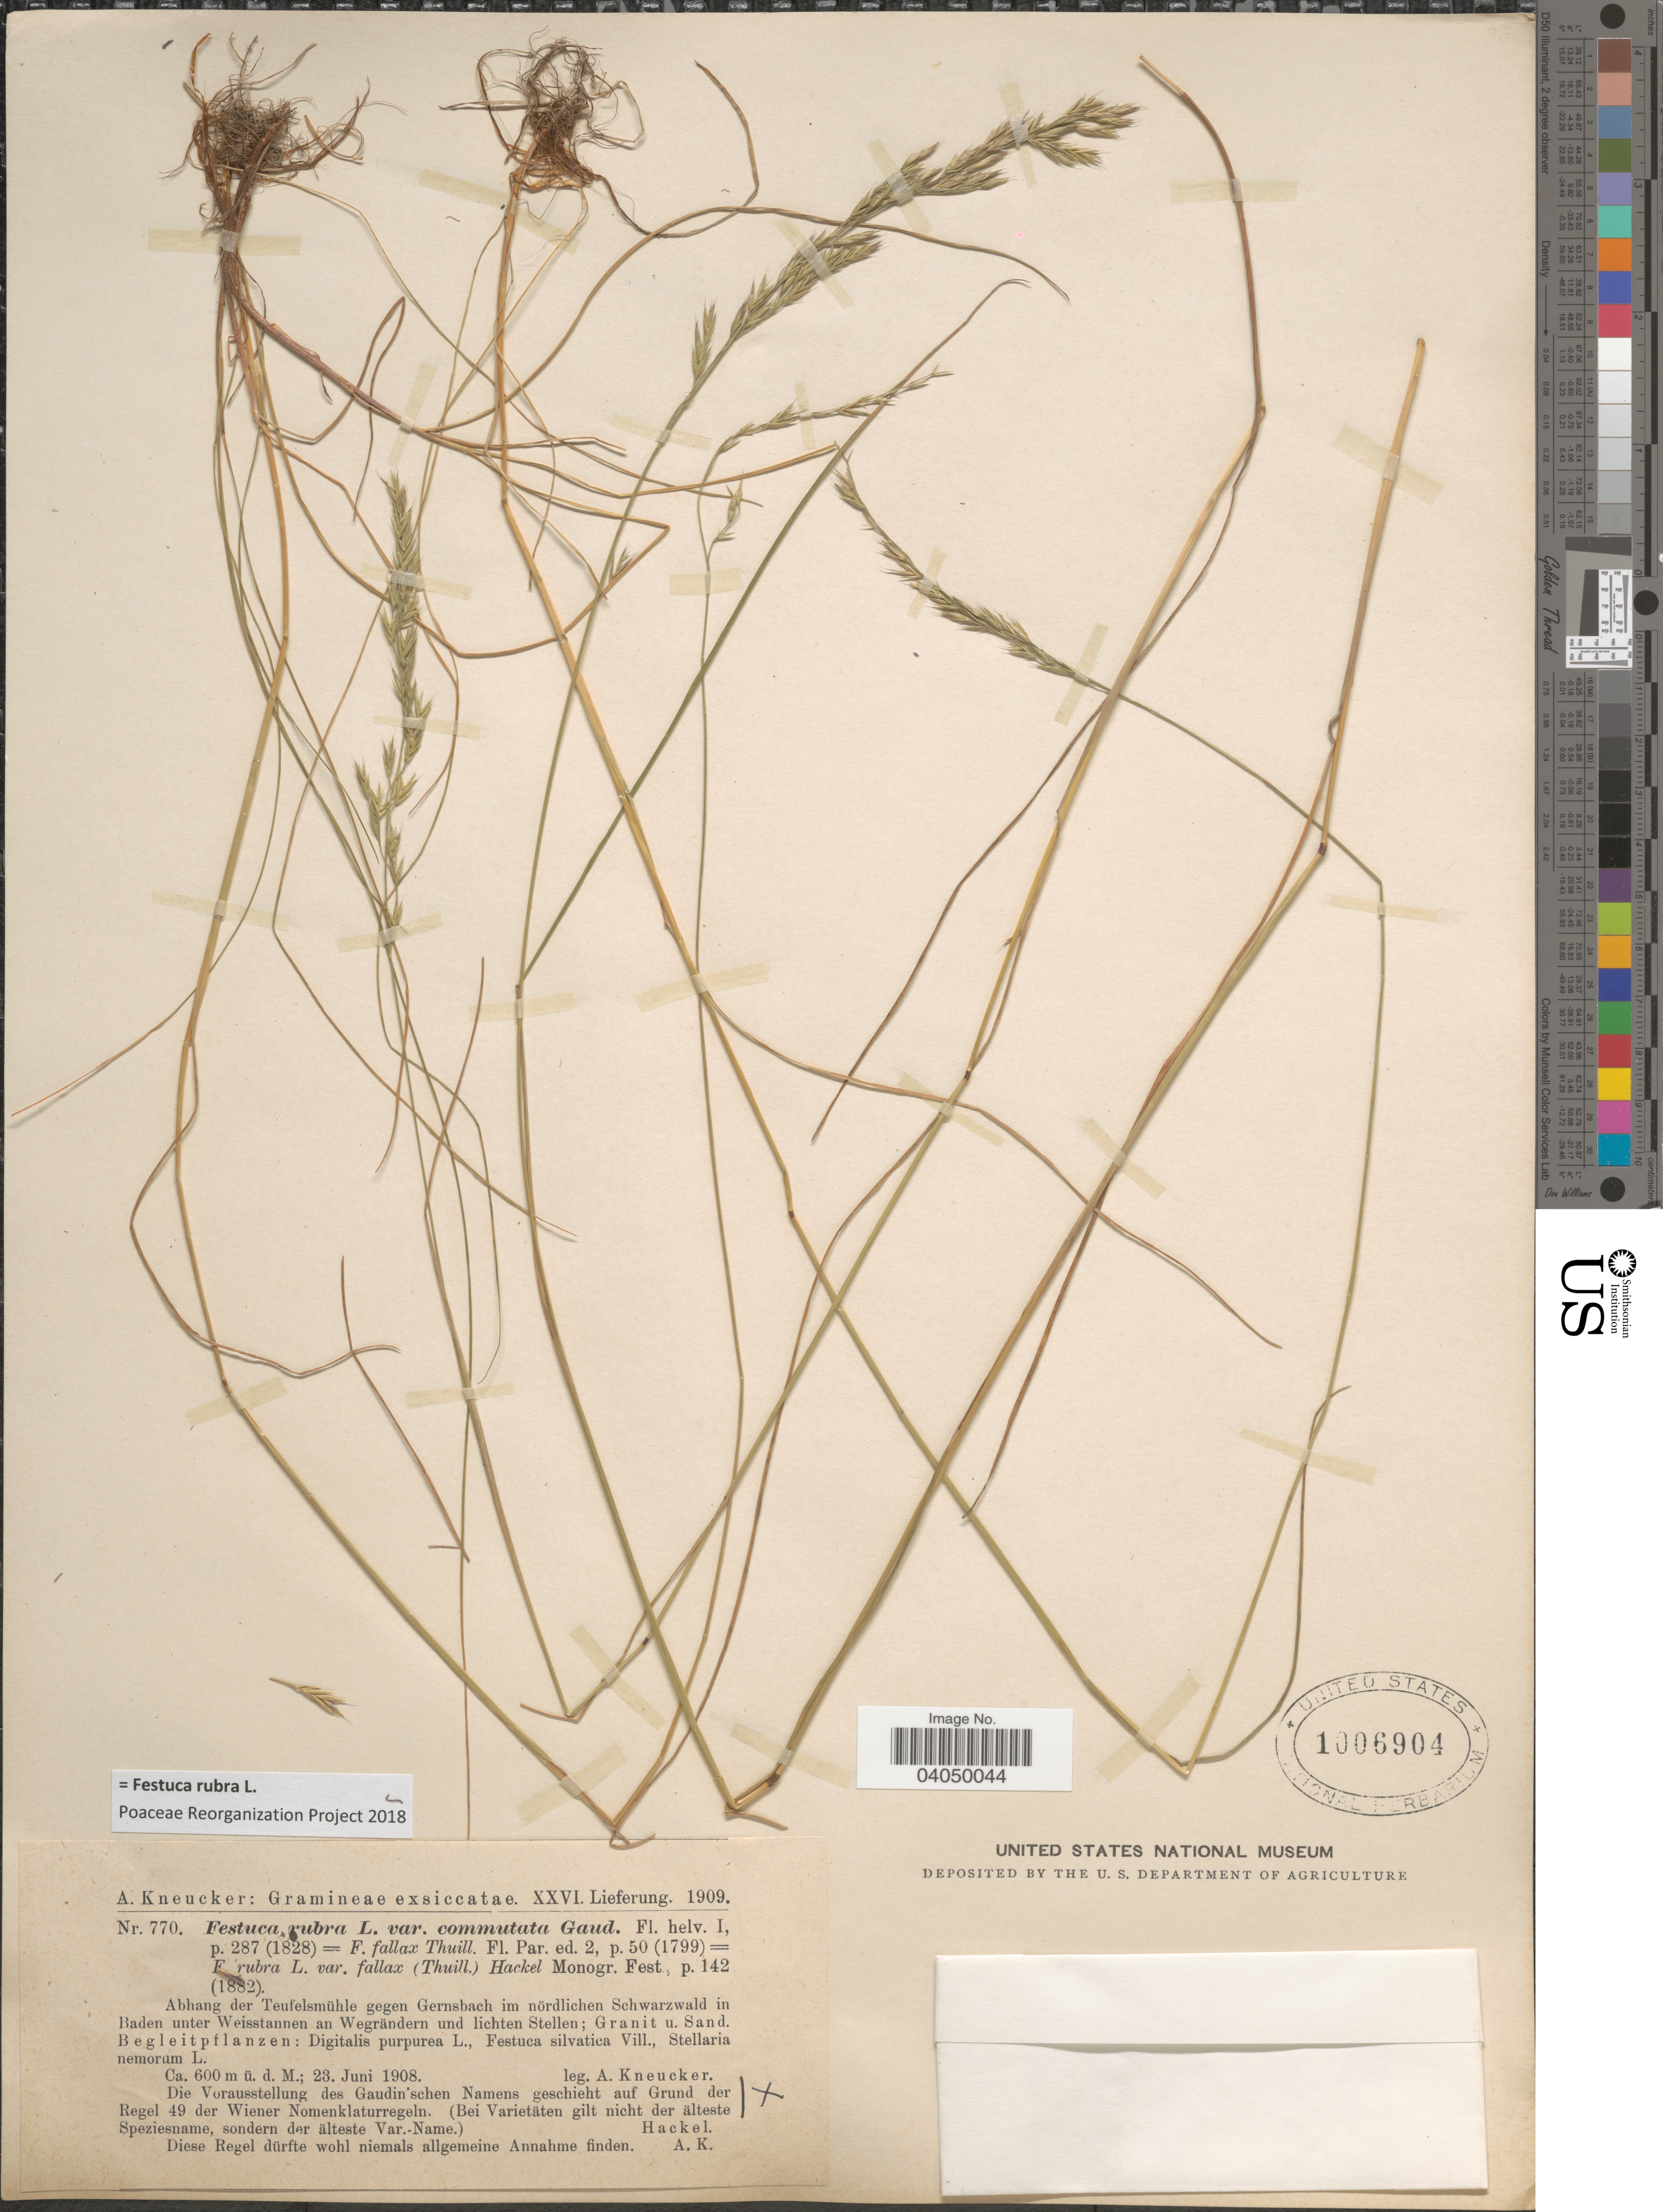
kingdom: Plantae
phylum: Tracheophyta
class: Liliopsida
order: Poales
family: Poaceae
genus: Festuca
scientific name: Festuca rubra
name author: L.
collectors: A. Kneucker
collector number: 770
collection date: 1908-06-23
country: Germany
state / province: Baden-Württemberg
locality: Abhang der Teufelsmühle gegen Gernsbach im nördlichen Schwarzwald in Baden unter Weisstannen an Wegrändern und lichten Stellen.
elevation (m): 600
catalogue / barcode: US 1006904